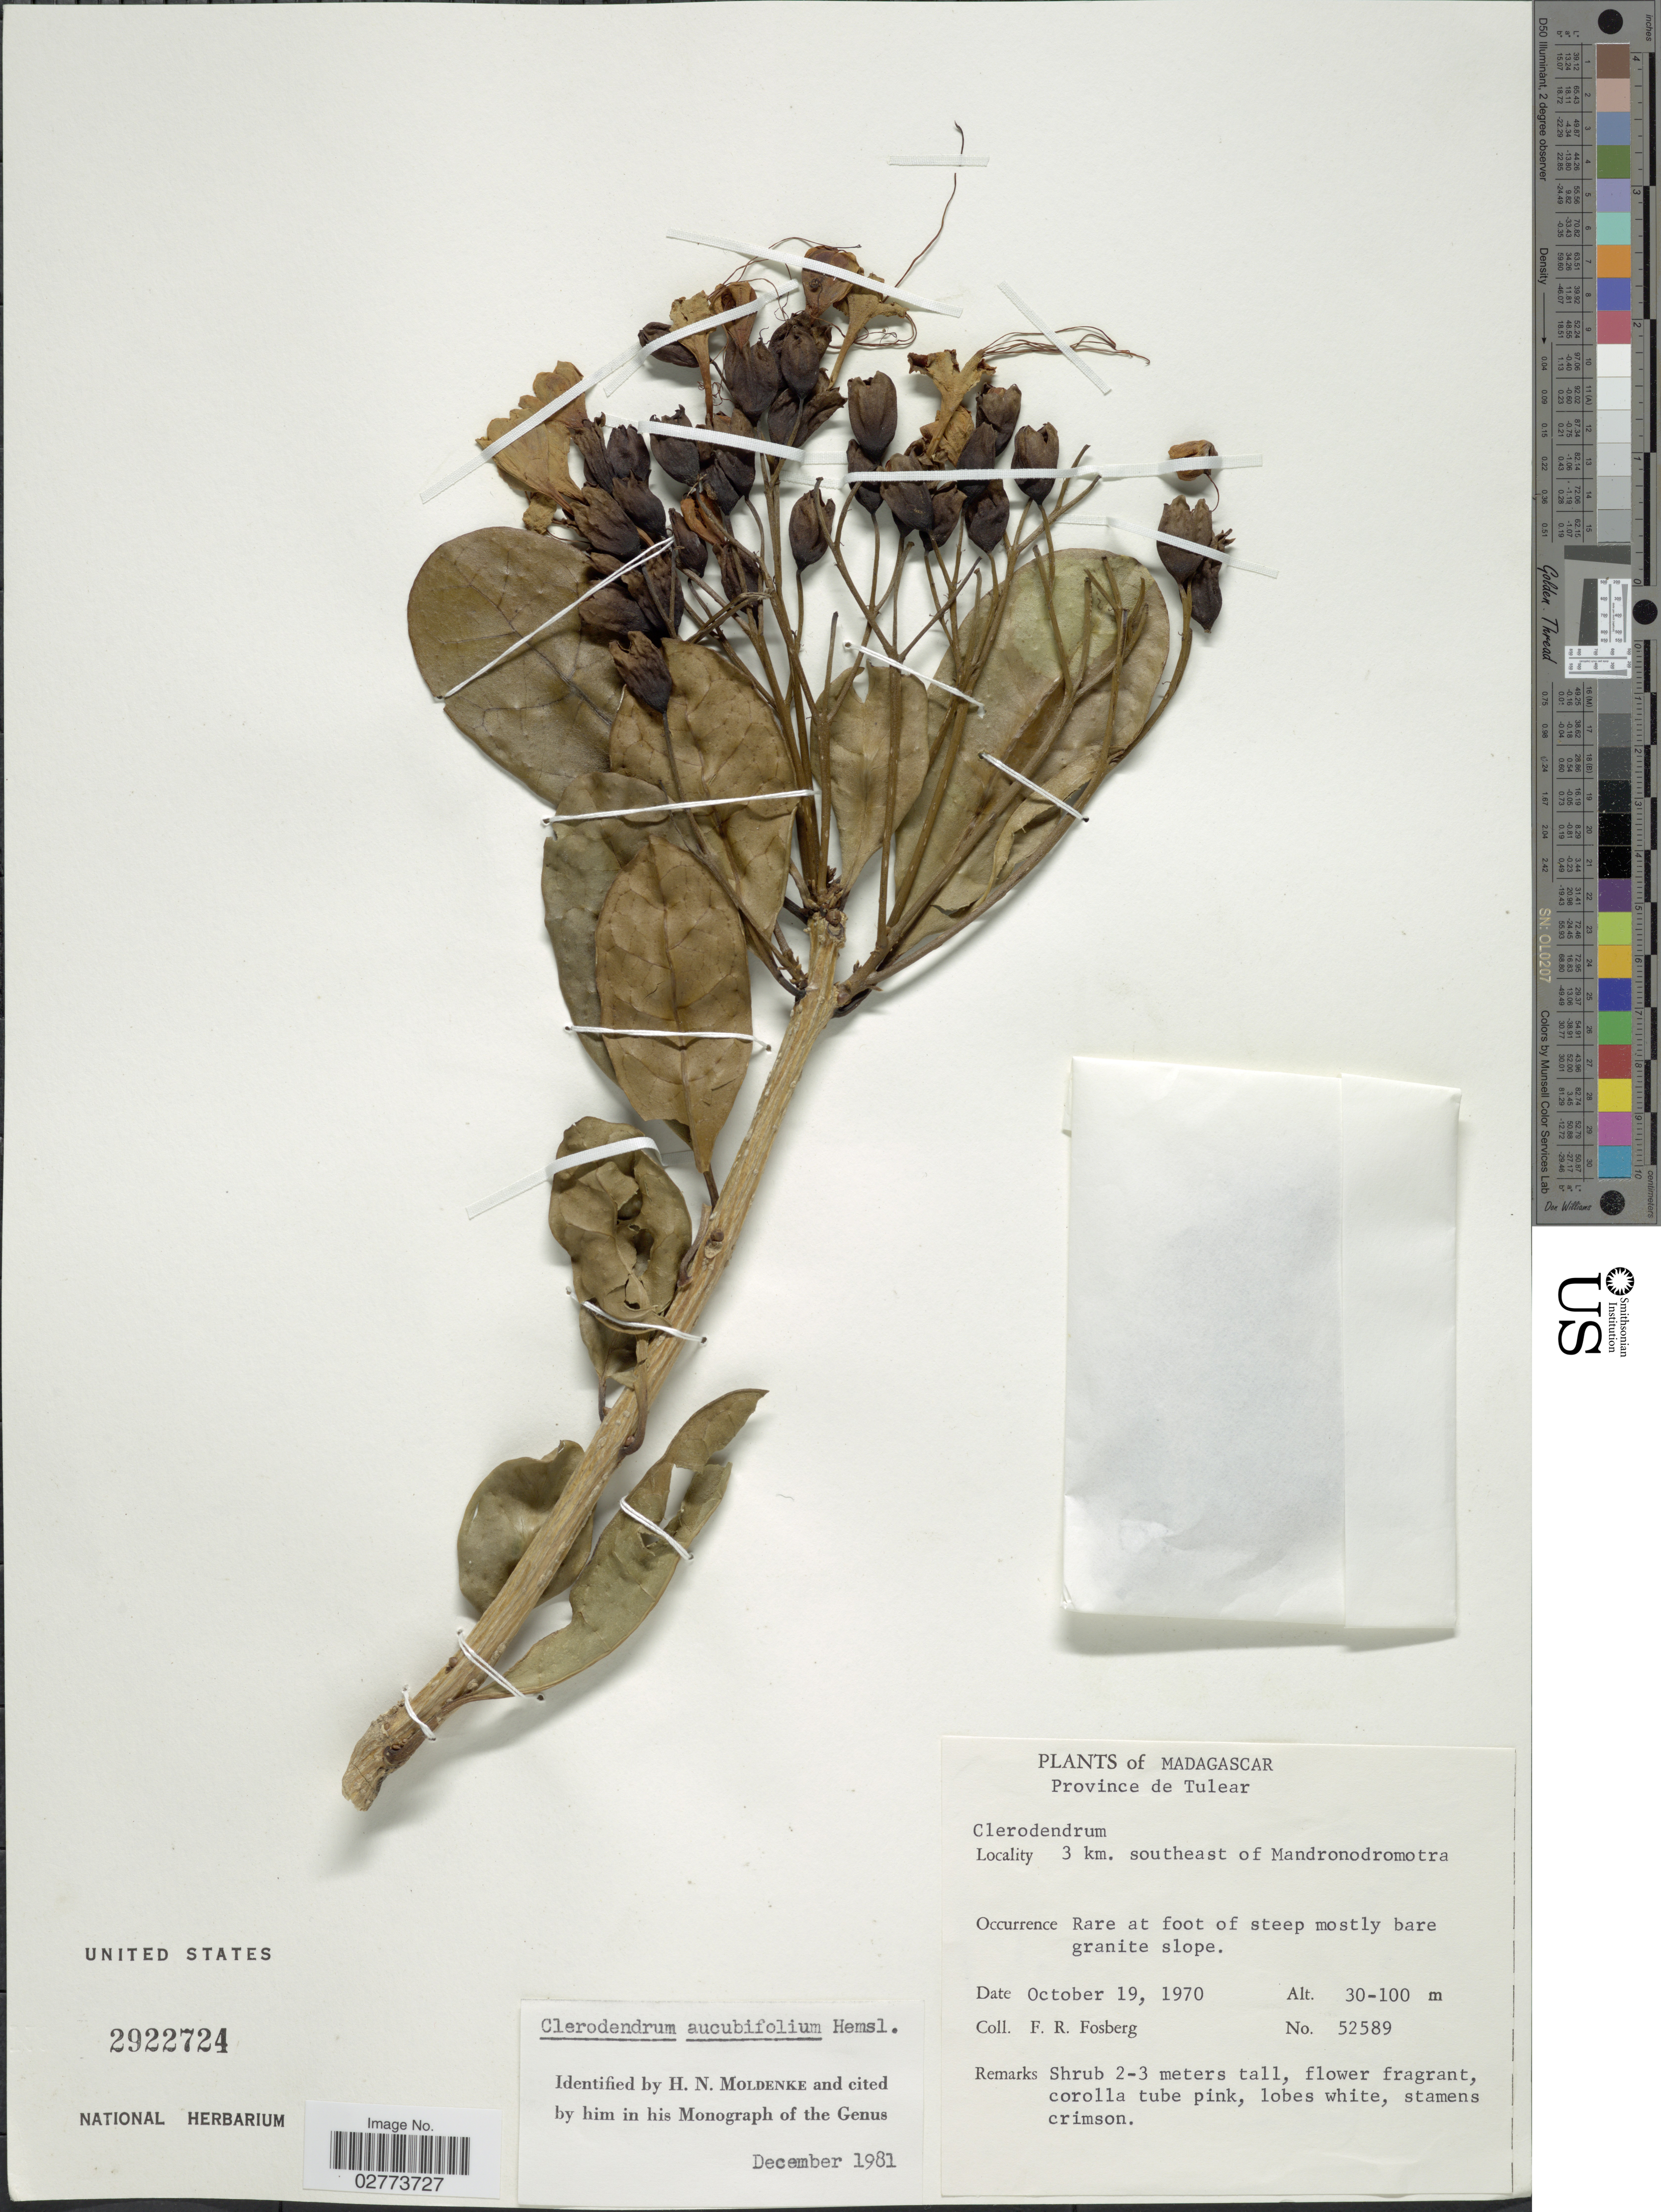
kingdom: Plantae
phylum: Tracheophyta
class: Magnoliopsida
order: Lamiales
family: Lamiaceae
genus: Clerodendrum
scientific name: Clerodendrum aucubifolium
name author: Baker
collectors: F. R. Fosberg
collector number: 52589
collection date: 1970-10-19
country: Madagascar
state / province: Anosy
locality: Province de Tulear, 3 km. southeast of Mandronodromotra.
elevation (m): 30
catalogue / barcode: US 2922724